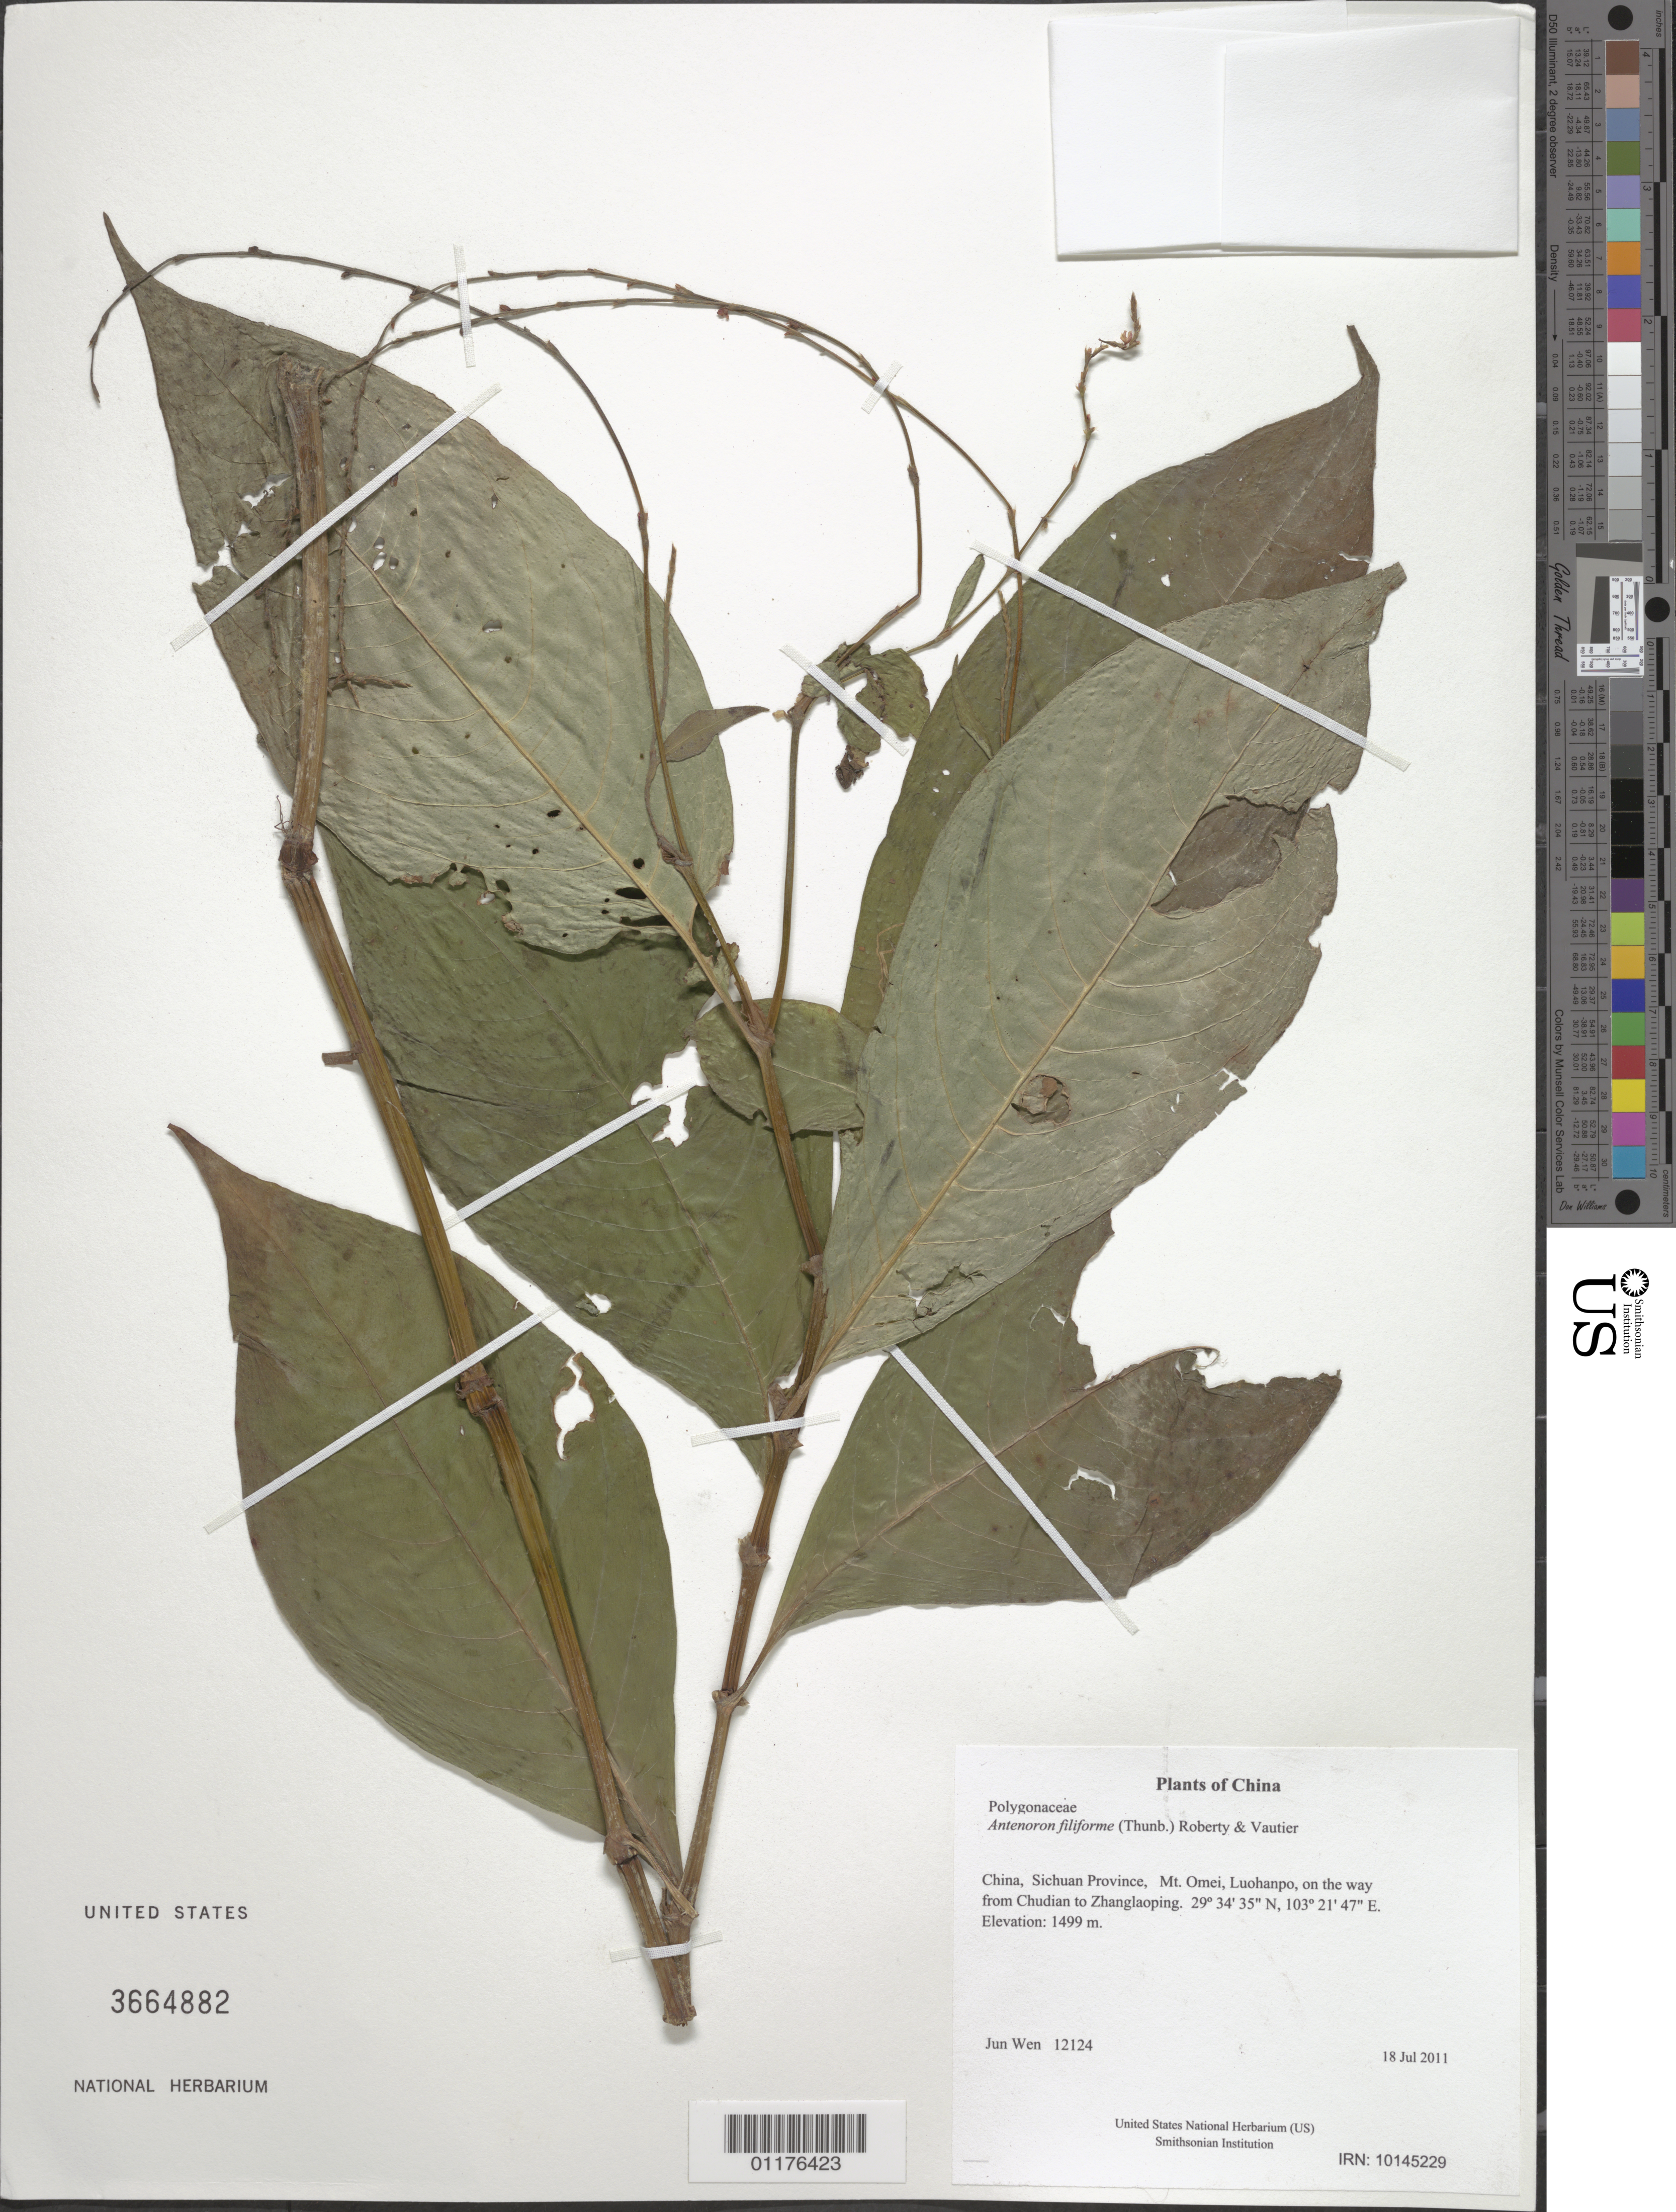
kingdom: Plantae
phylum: Tracheophyta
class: Magnoliopsida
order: Caryophyllales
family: Polygonaceae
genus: Persicaria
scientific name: Persicaria filiformis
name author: (Thunb.) Nakai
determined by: U.S. National Herbarium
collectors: J. Wen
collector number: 12124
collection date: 2011-07-18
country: China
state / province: Sichuan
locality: Mt. Omei, Luohanpo, on the way from Chudian to Zhanglaoping.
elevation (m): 1499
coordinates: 29 34 34.6 N, 103 21 46.8 E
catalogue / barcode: US 3664882